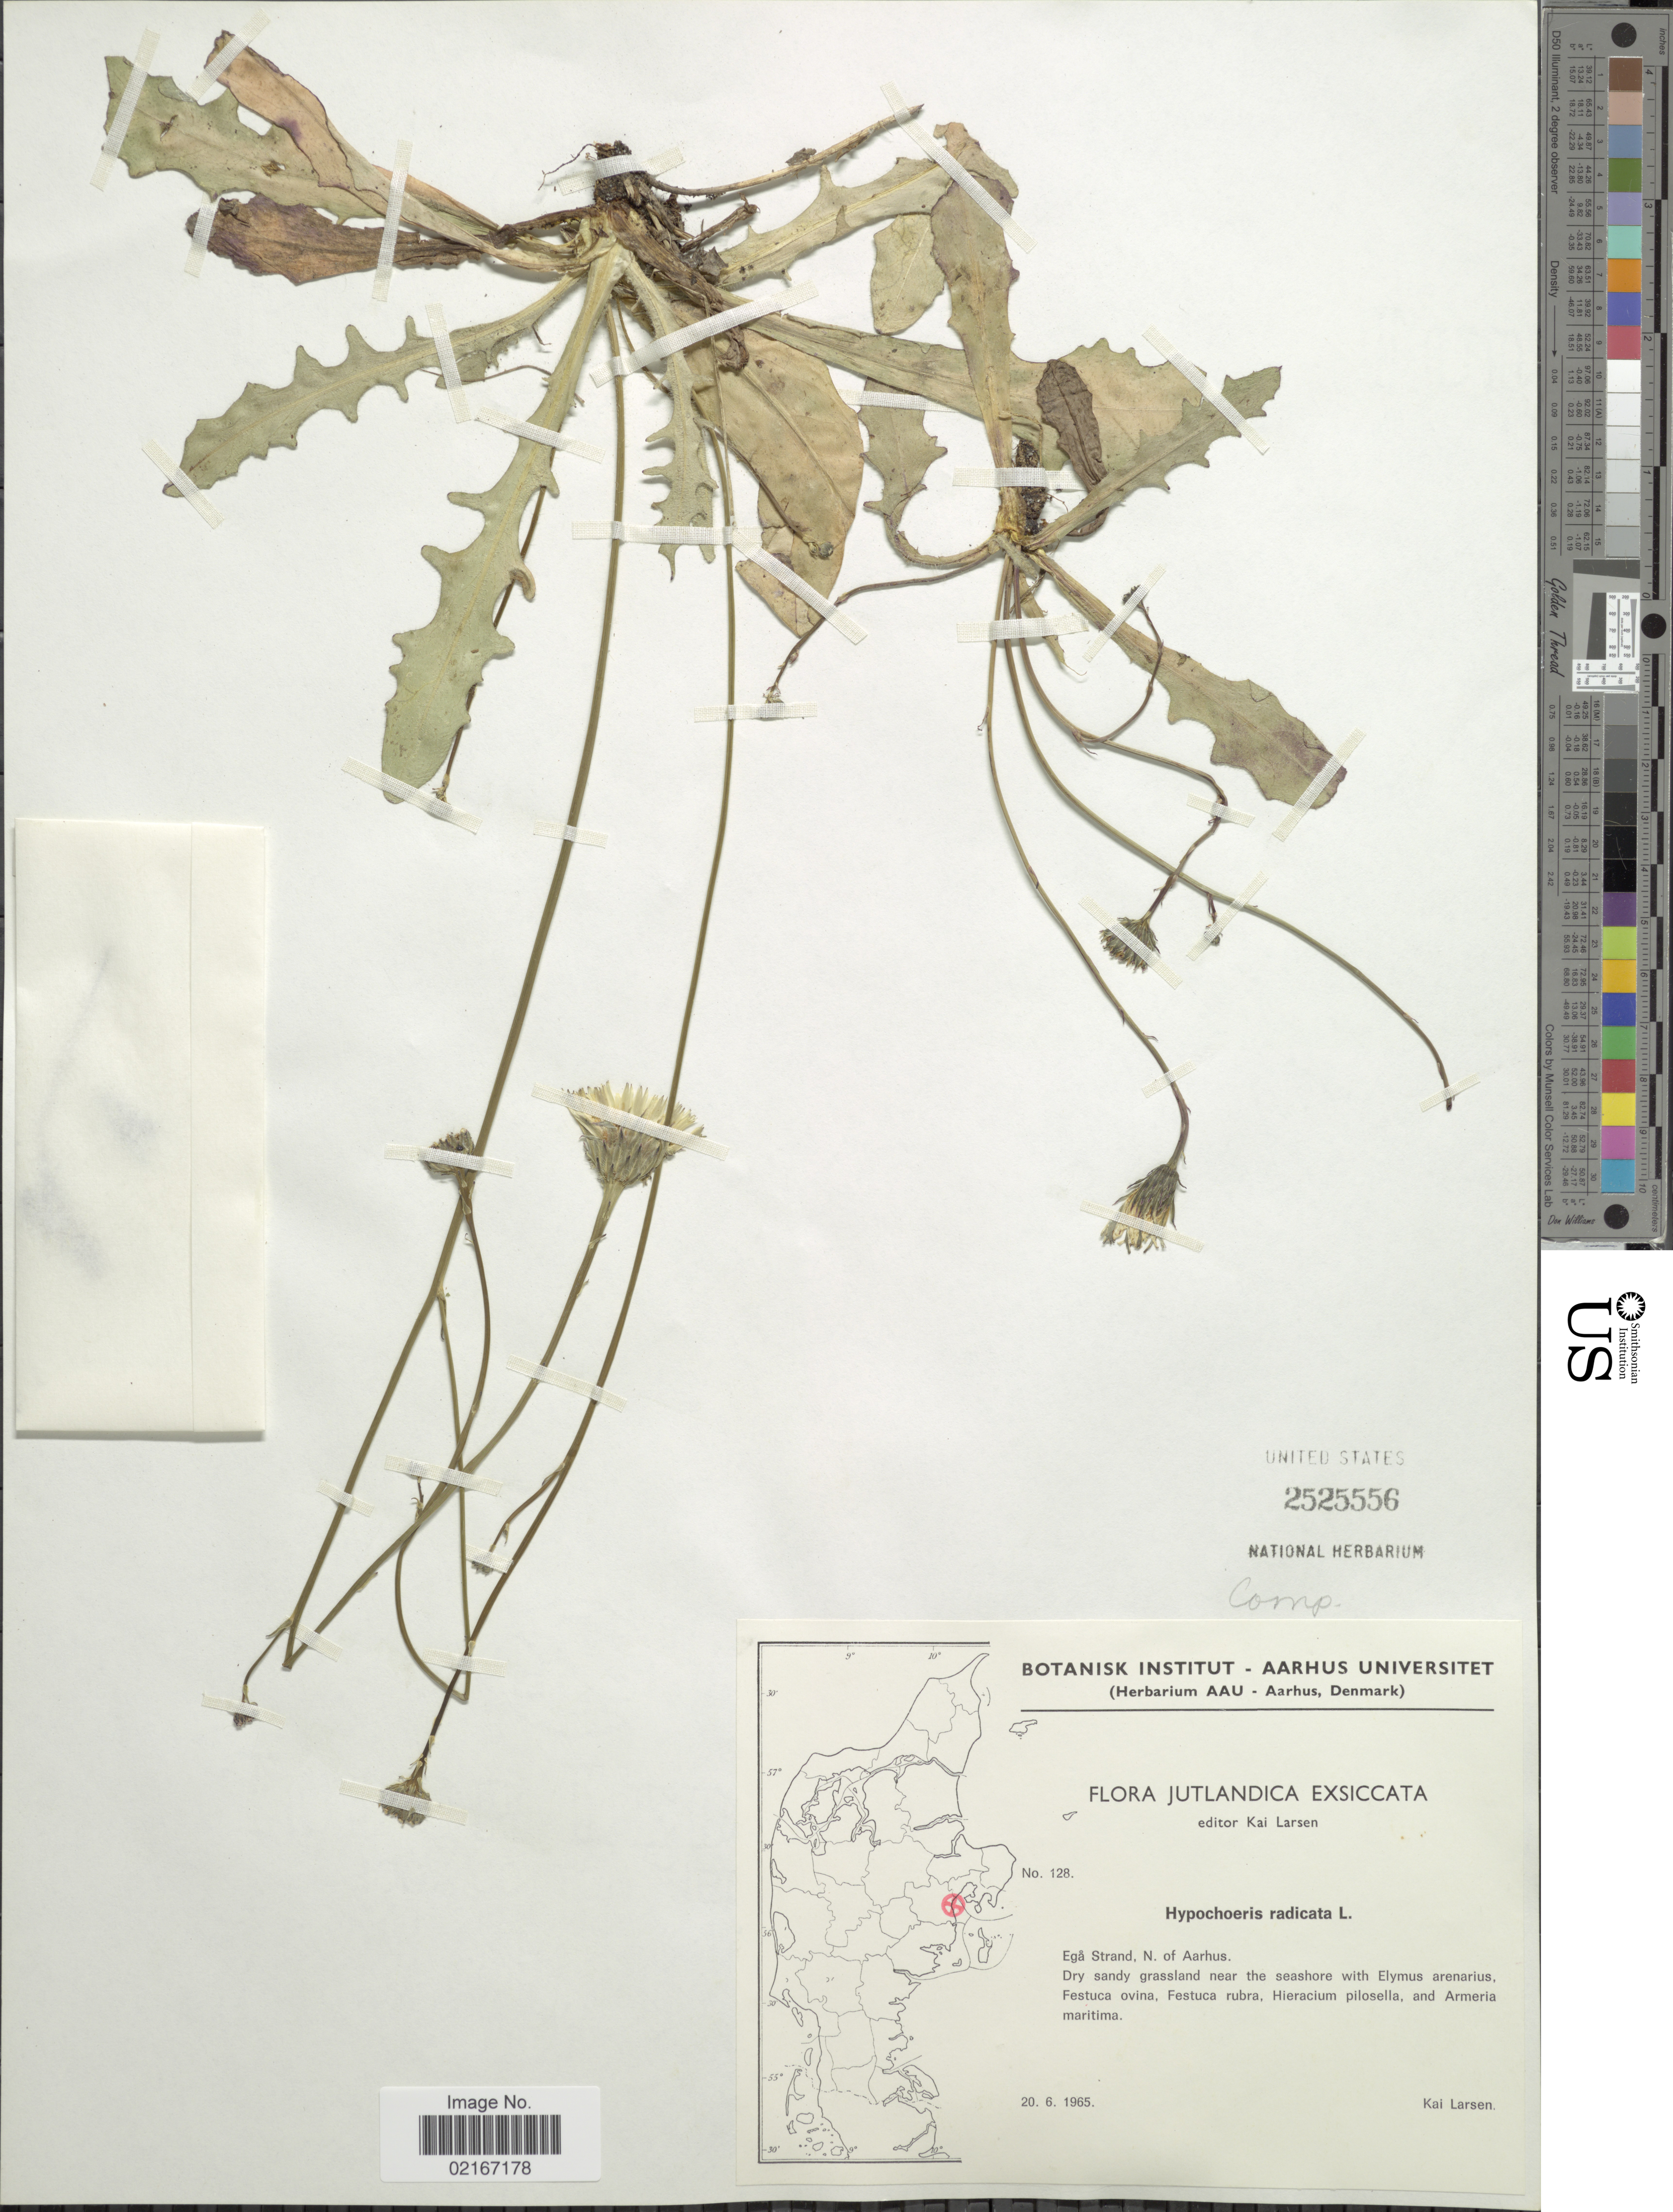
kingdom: Plantae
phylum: Tracheophyta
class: Magnoliopsida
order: Asterales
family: Asteraceae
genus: Hypochaeris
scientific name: Hypochaeris radicata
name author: L.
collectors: K. Larsen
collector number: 128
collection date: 1965-06-20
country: Denmark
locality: Jutlandica, Ega Strand, N. of Aarhus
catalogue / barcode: US 2525556